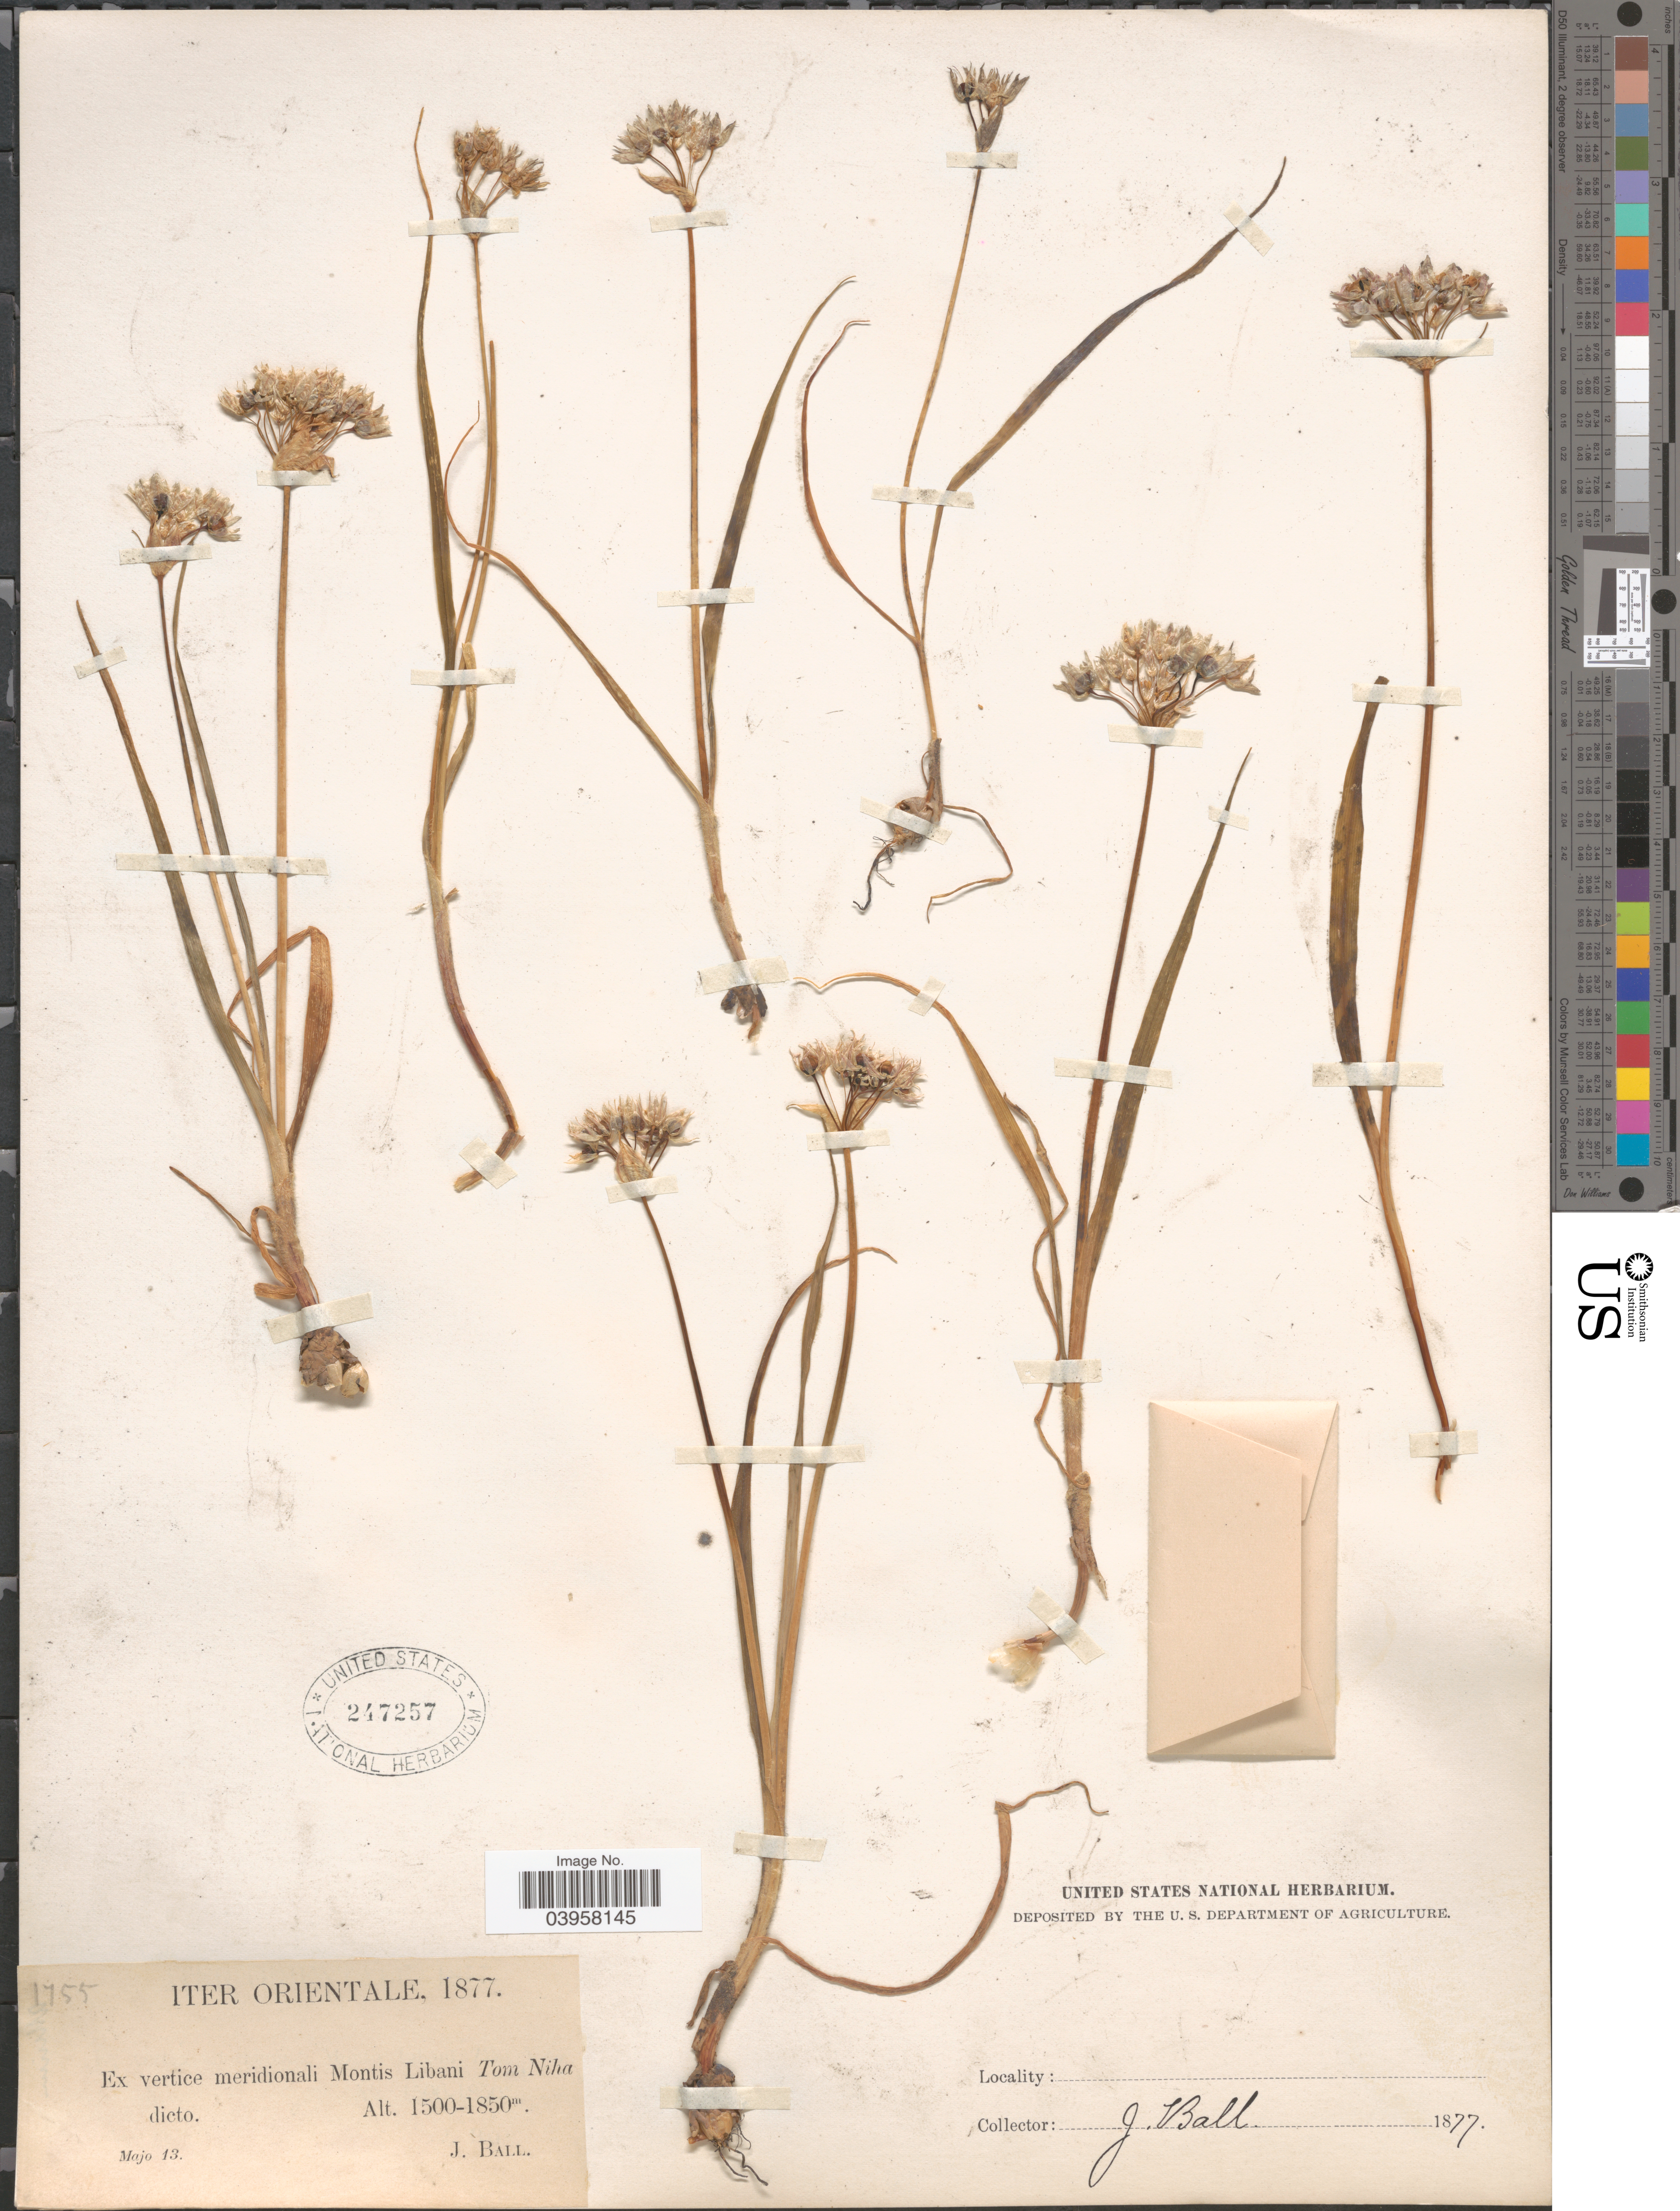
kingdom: Plantae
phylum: Tracheophyta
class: Liliopsida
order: Asparagales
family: Amaryllidaceae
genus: Allium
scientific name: Allium sp.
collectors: J. Ball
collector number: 1755?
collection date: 1877-05-13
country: Lebanon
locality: Iter Orientale. Ex vertice meridionali Montis Libani Tom Niha dicto.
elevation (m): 1500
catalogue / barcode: US 247257